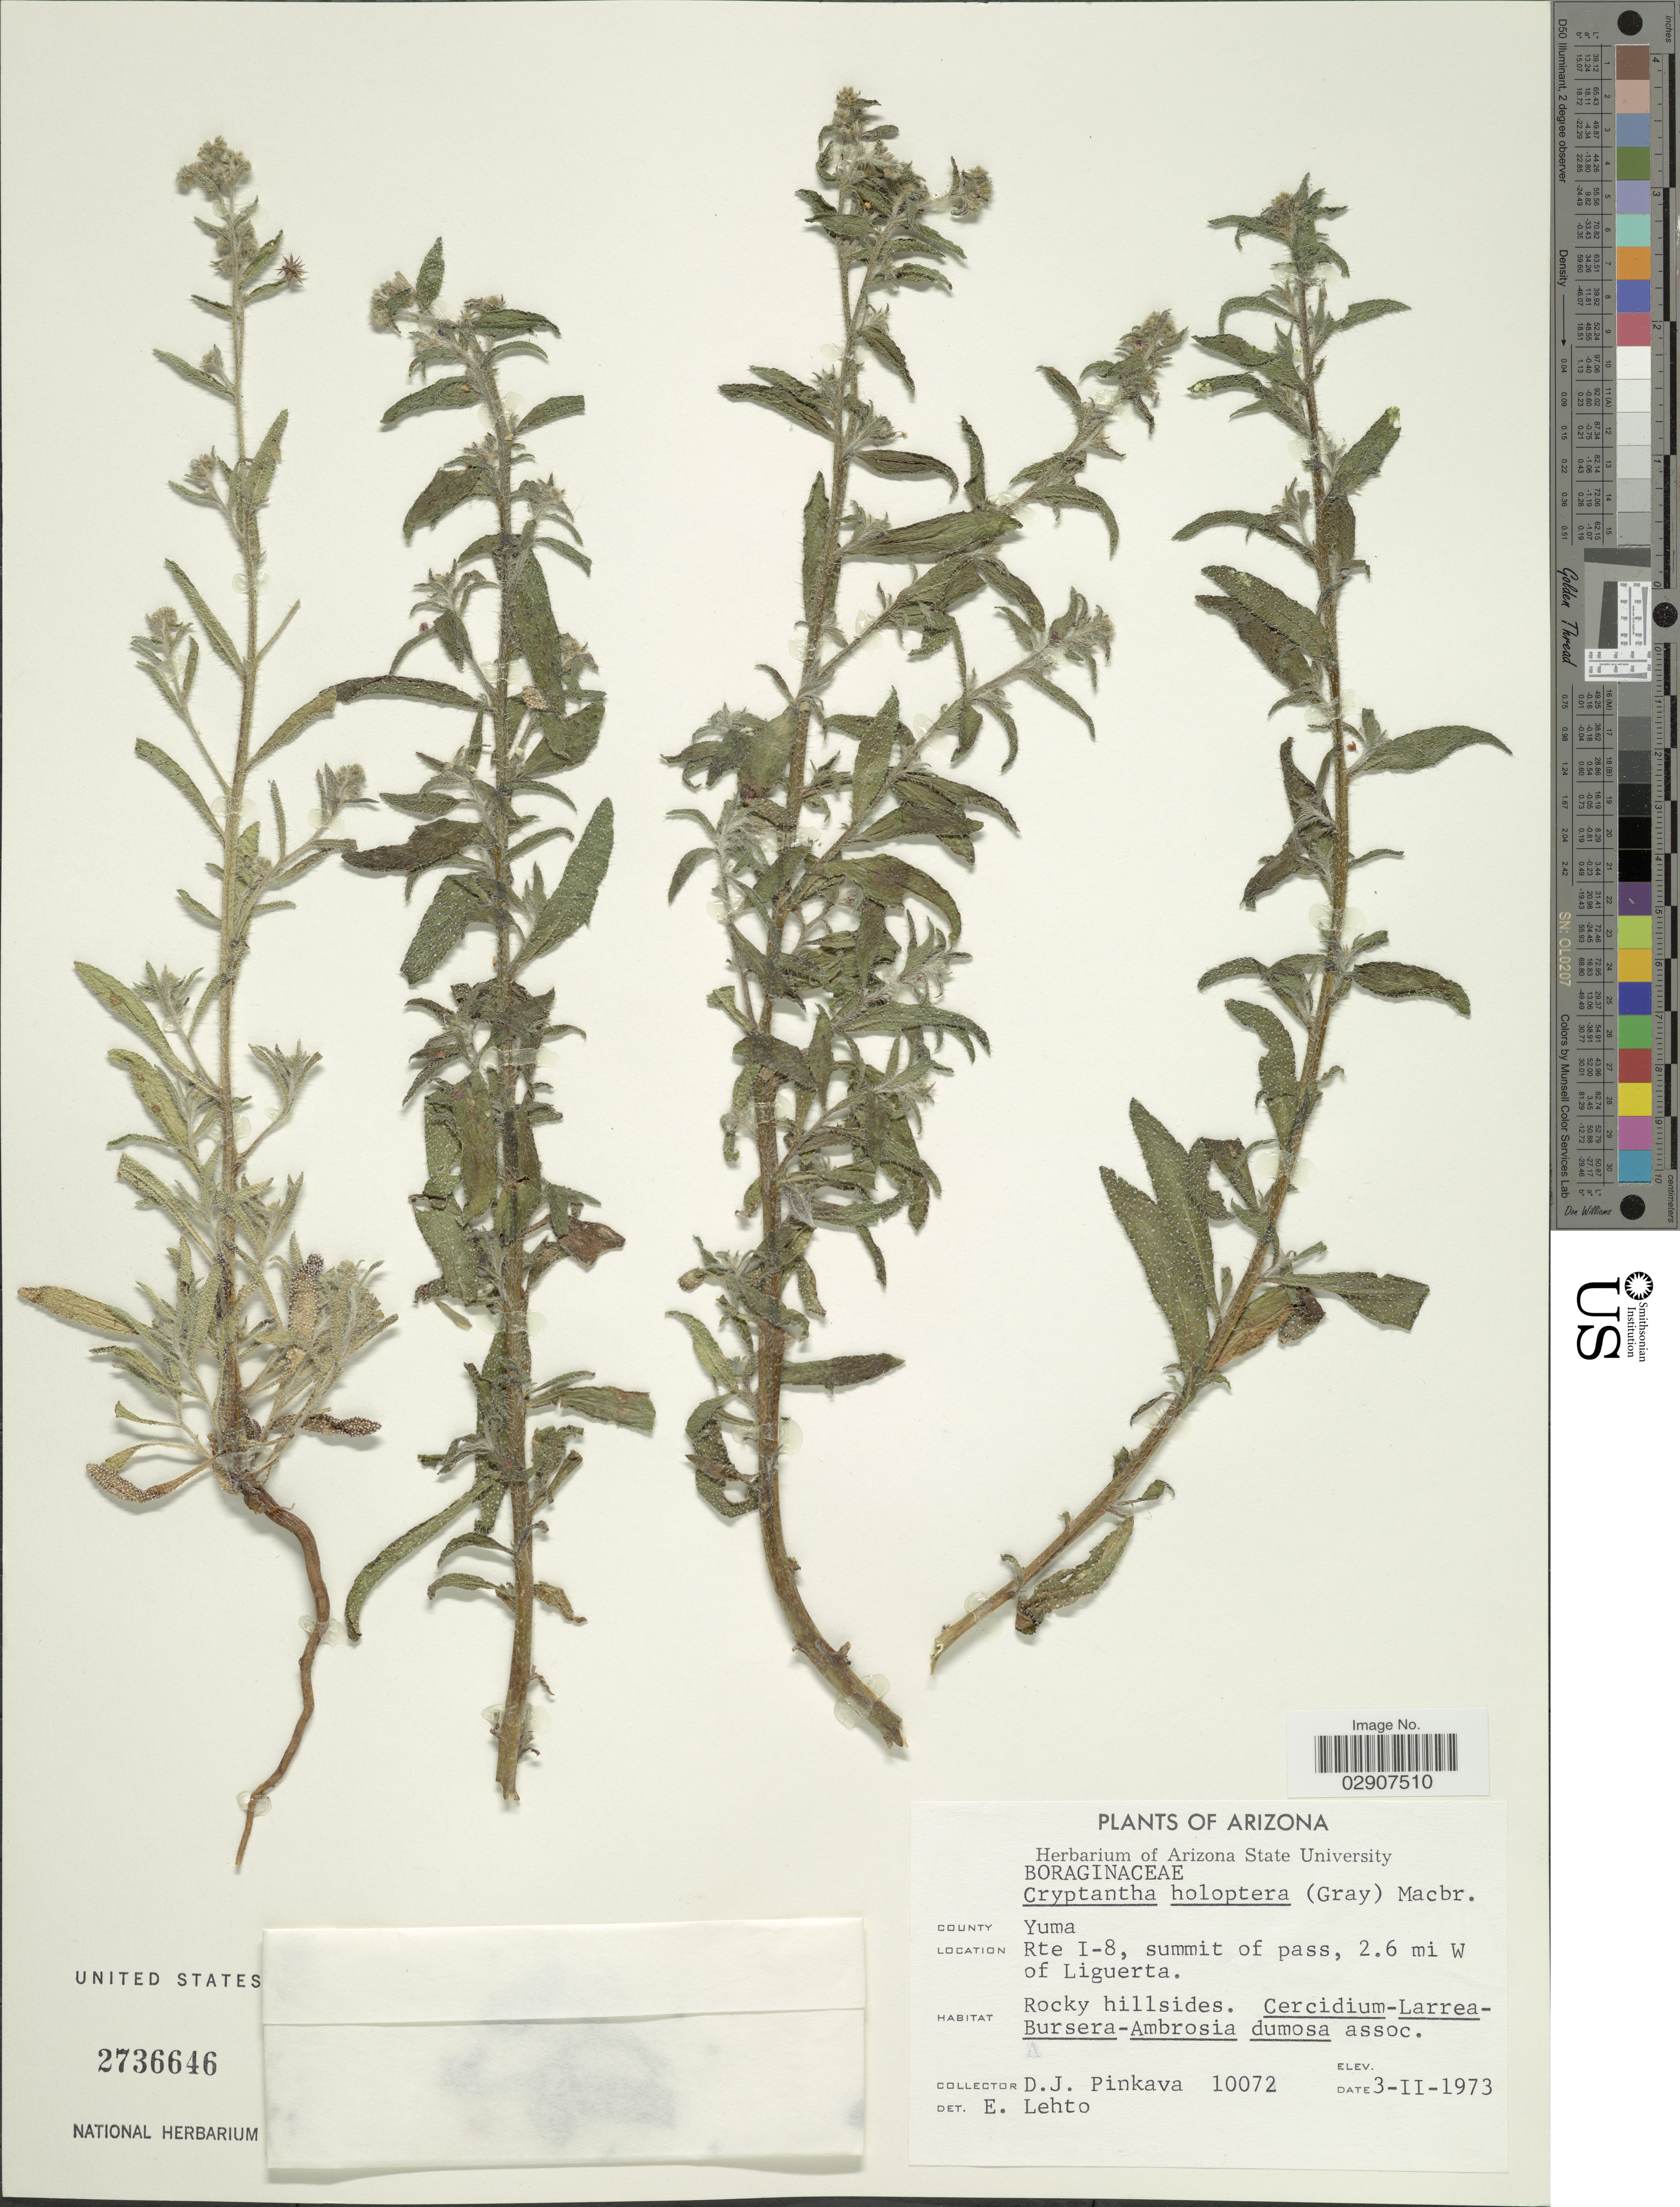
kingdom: Plantae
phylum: Tracheophyta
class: Magnoliopsida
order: Boraginales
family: Boraginaceae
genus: Cryptantha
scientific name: Cryptantha holoptera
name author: (A. Gray) J.F. Macbr.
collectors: D. J. Pinkava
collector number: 10072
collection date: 1973-02-03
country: United States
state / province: Arizona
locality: County Yuma, Rte I-8, summit of pass, 2.6 mi W of Liguerta.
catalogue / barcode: US 2736646